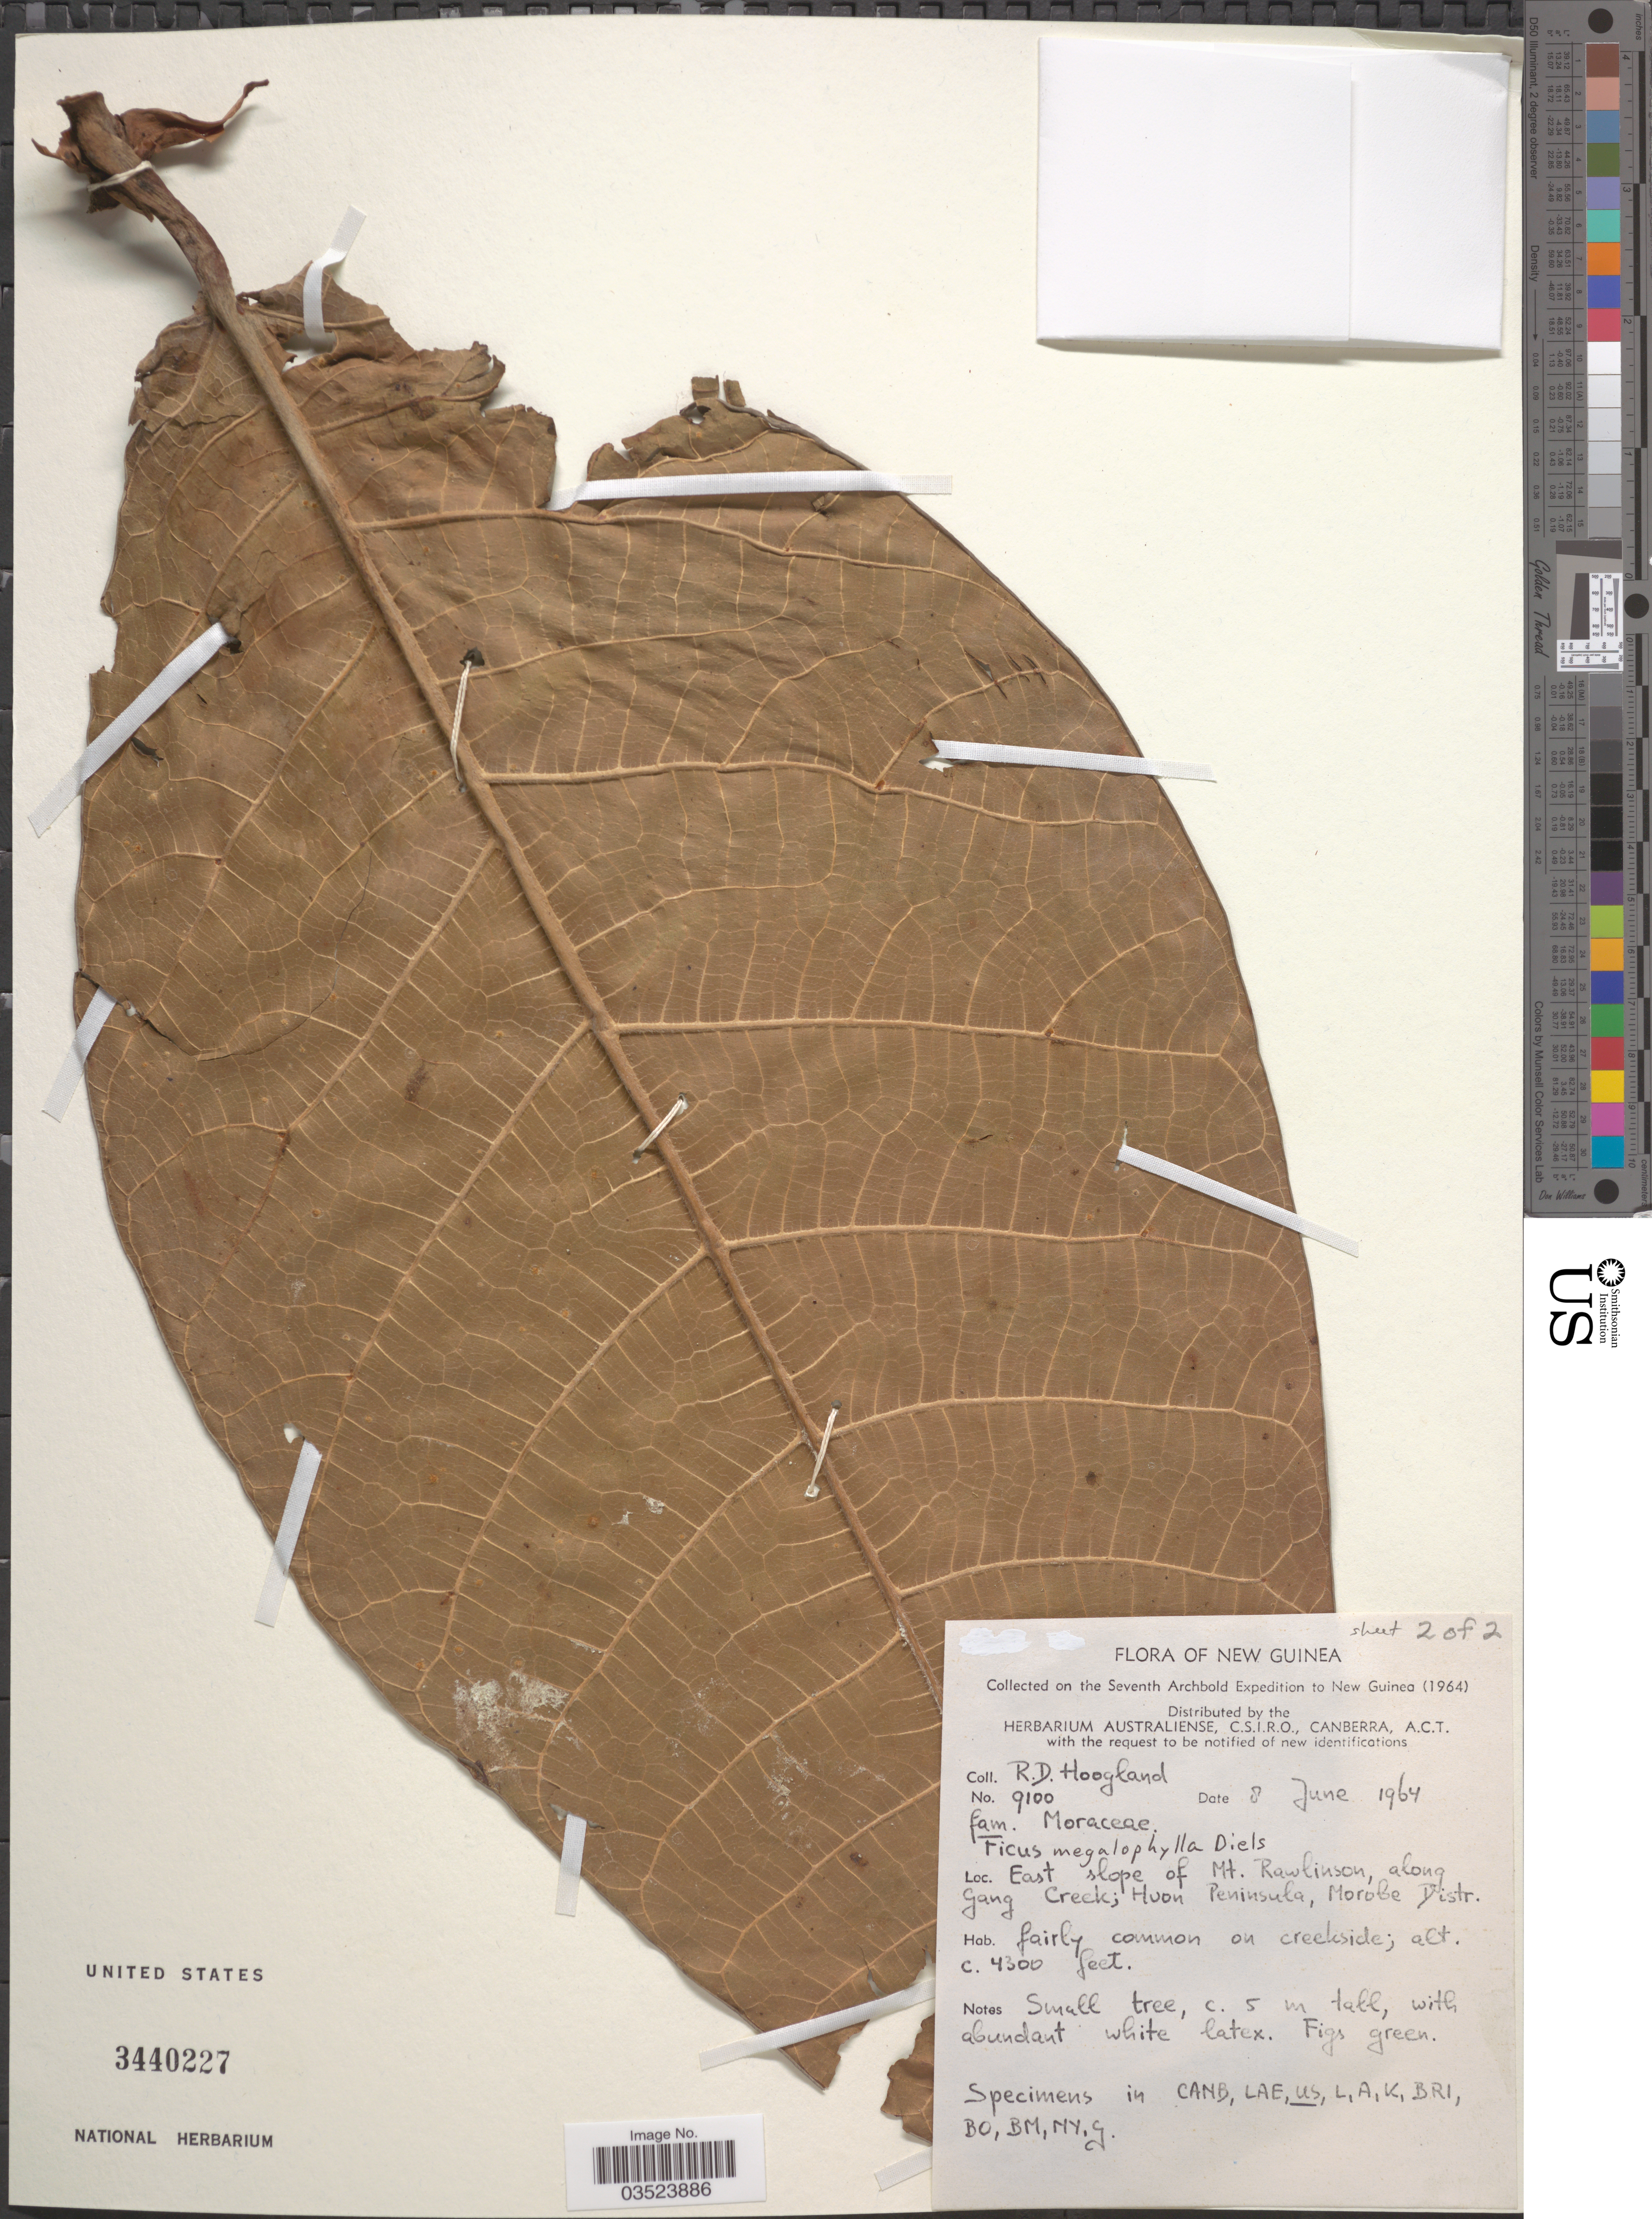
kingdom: Plantae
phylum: Tracheophyta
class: Magnoliopsida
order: Rosales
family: Moraceae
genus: Ficus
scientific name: Ficus megalophylla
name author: Diels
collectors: R. D. Hoogland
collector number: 9100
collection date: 1964-06-08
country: Papua New Guinea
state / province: Morobe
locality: New Guinea. East slope of Mt. Rawlinson, along Gang Creek; Huon Peninsula, Morobe District.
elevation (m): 1311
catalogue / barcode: US 3440227